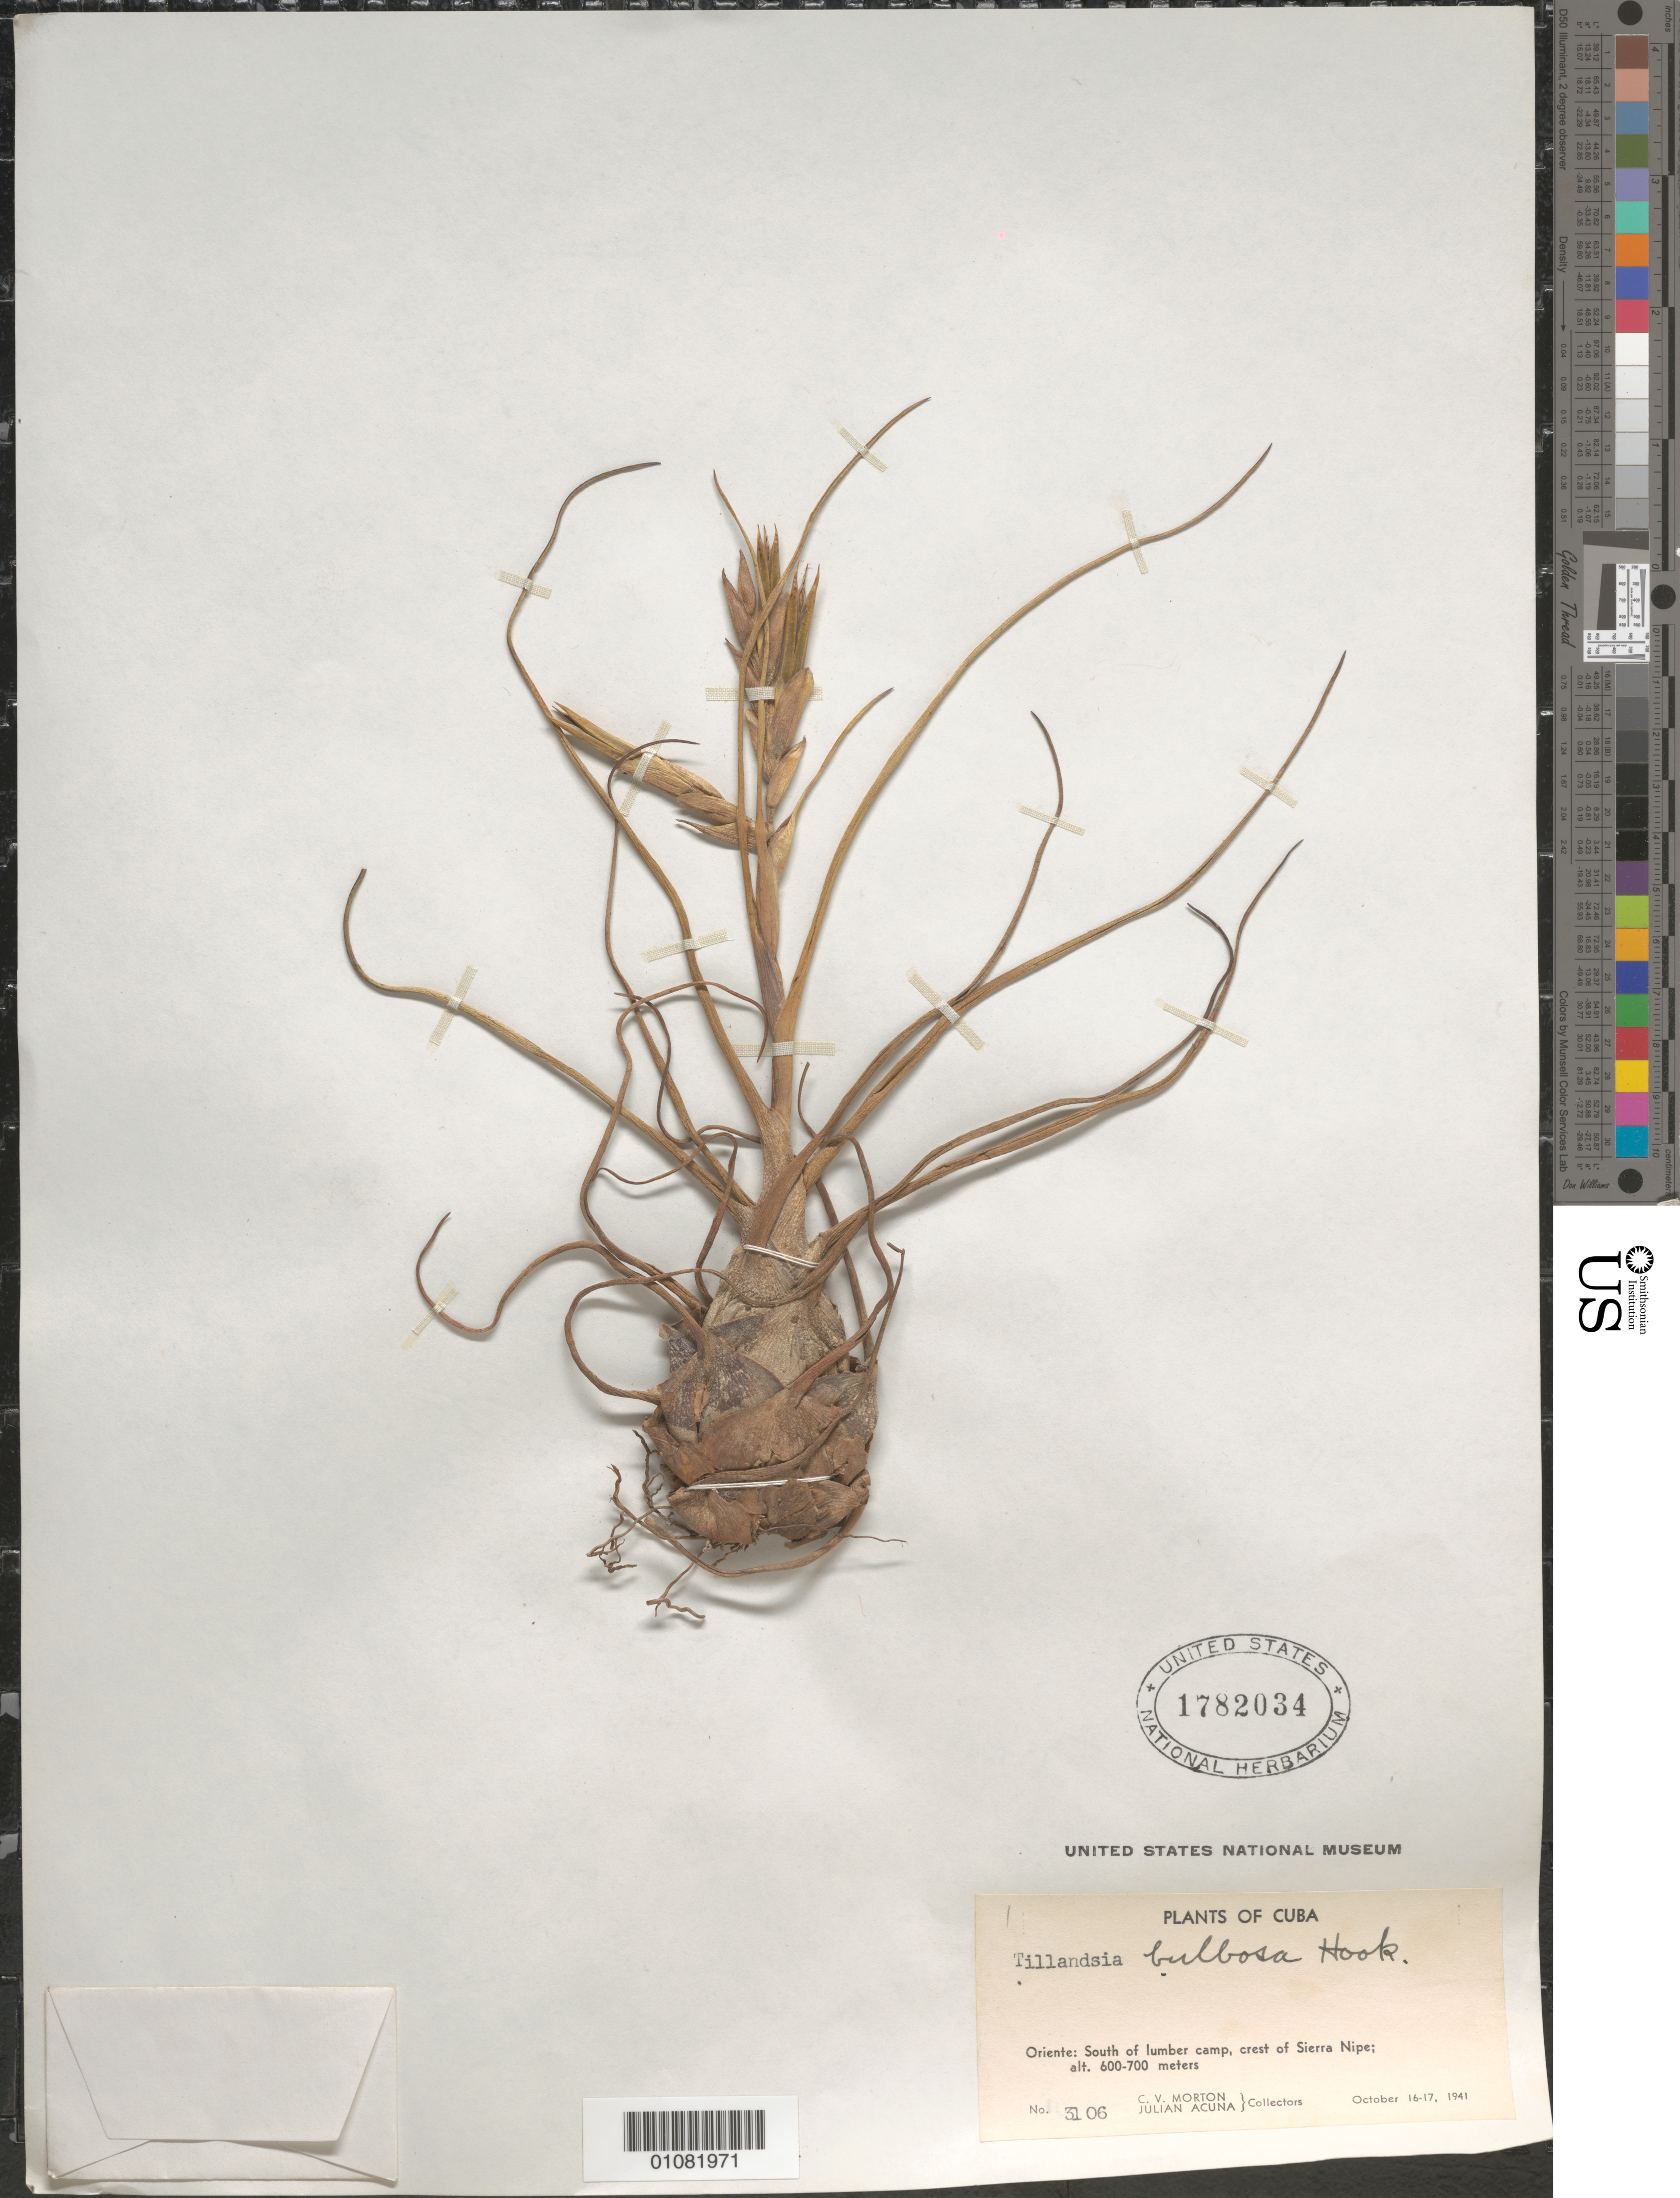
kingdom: Plantae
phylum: Tracheophyta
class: Liliopsida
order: Poales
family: Bromeliaceae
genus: Tillandsia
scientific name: Tillandsia bulbosa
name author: Hook.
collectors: C. V. Morton & J. Acuña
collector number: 3106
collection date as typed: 16 Oct 1941 to 17 Oct 1941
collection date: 1941-10-16/1941-10-17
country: Cuba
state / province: Holguín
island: Cuba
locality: Oriente: S of lumber camp, crest of Sierra Nipe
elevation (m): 600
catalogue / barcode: US 1782034